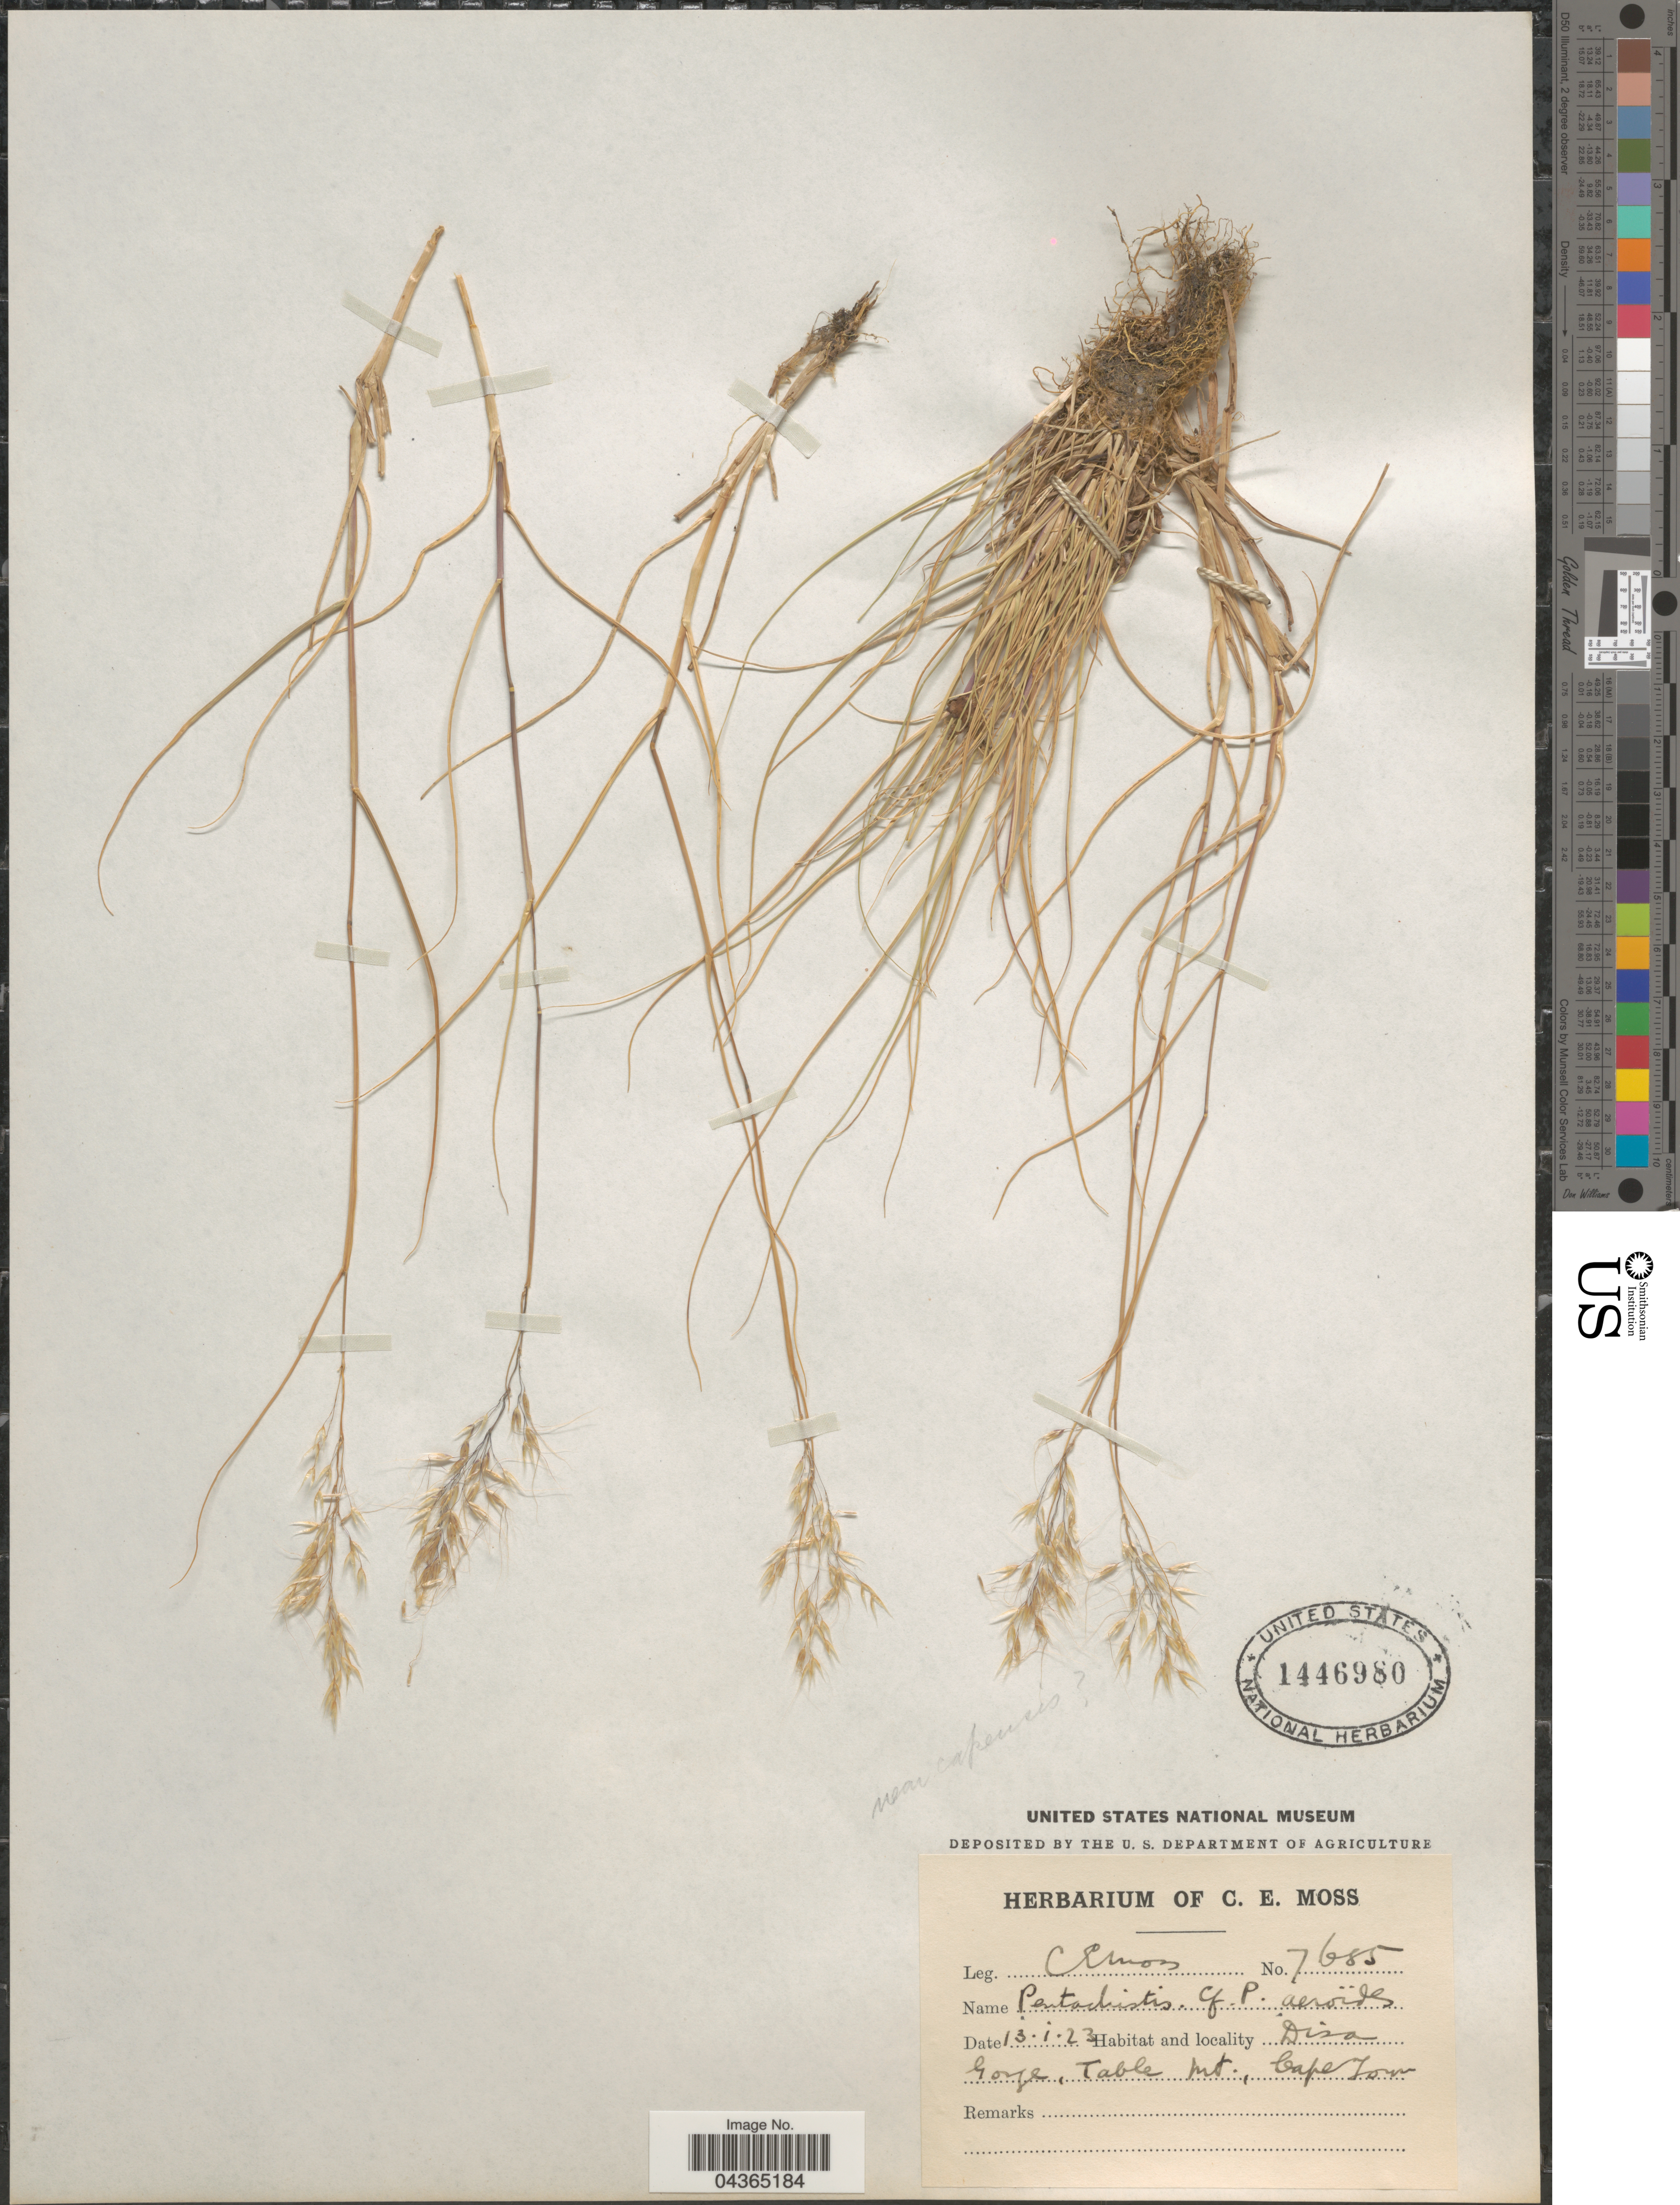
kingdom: Plantae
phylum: Tracheophyta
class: Liliopsida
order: Poales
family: Poaceae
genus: Pentameris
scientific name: Pentameris sp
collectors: C. E. Moss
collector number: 7685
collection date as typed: Transcribed d/m/y: 13/1/23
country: South Africa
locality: Gorge, Table Mt., Cape Town.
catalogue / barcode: US 1446980